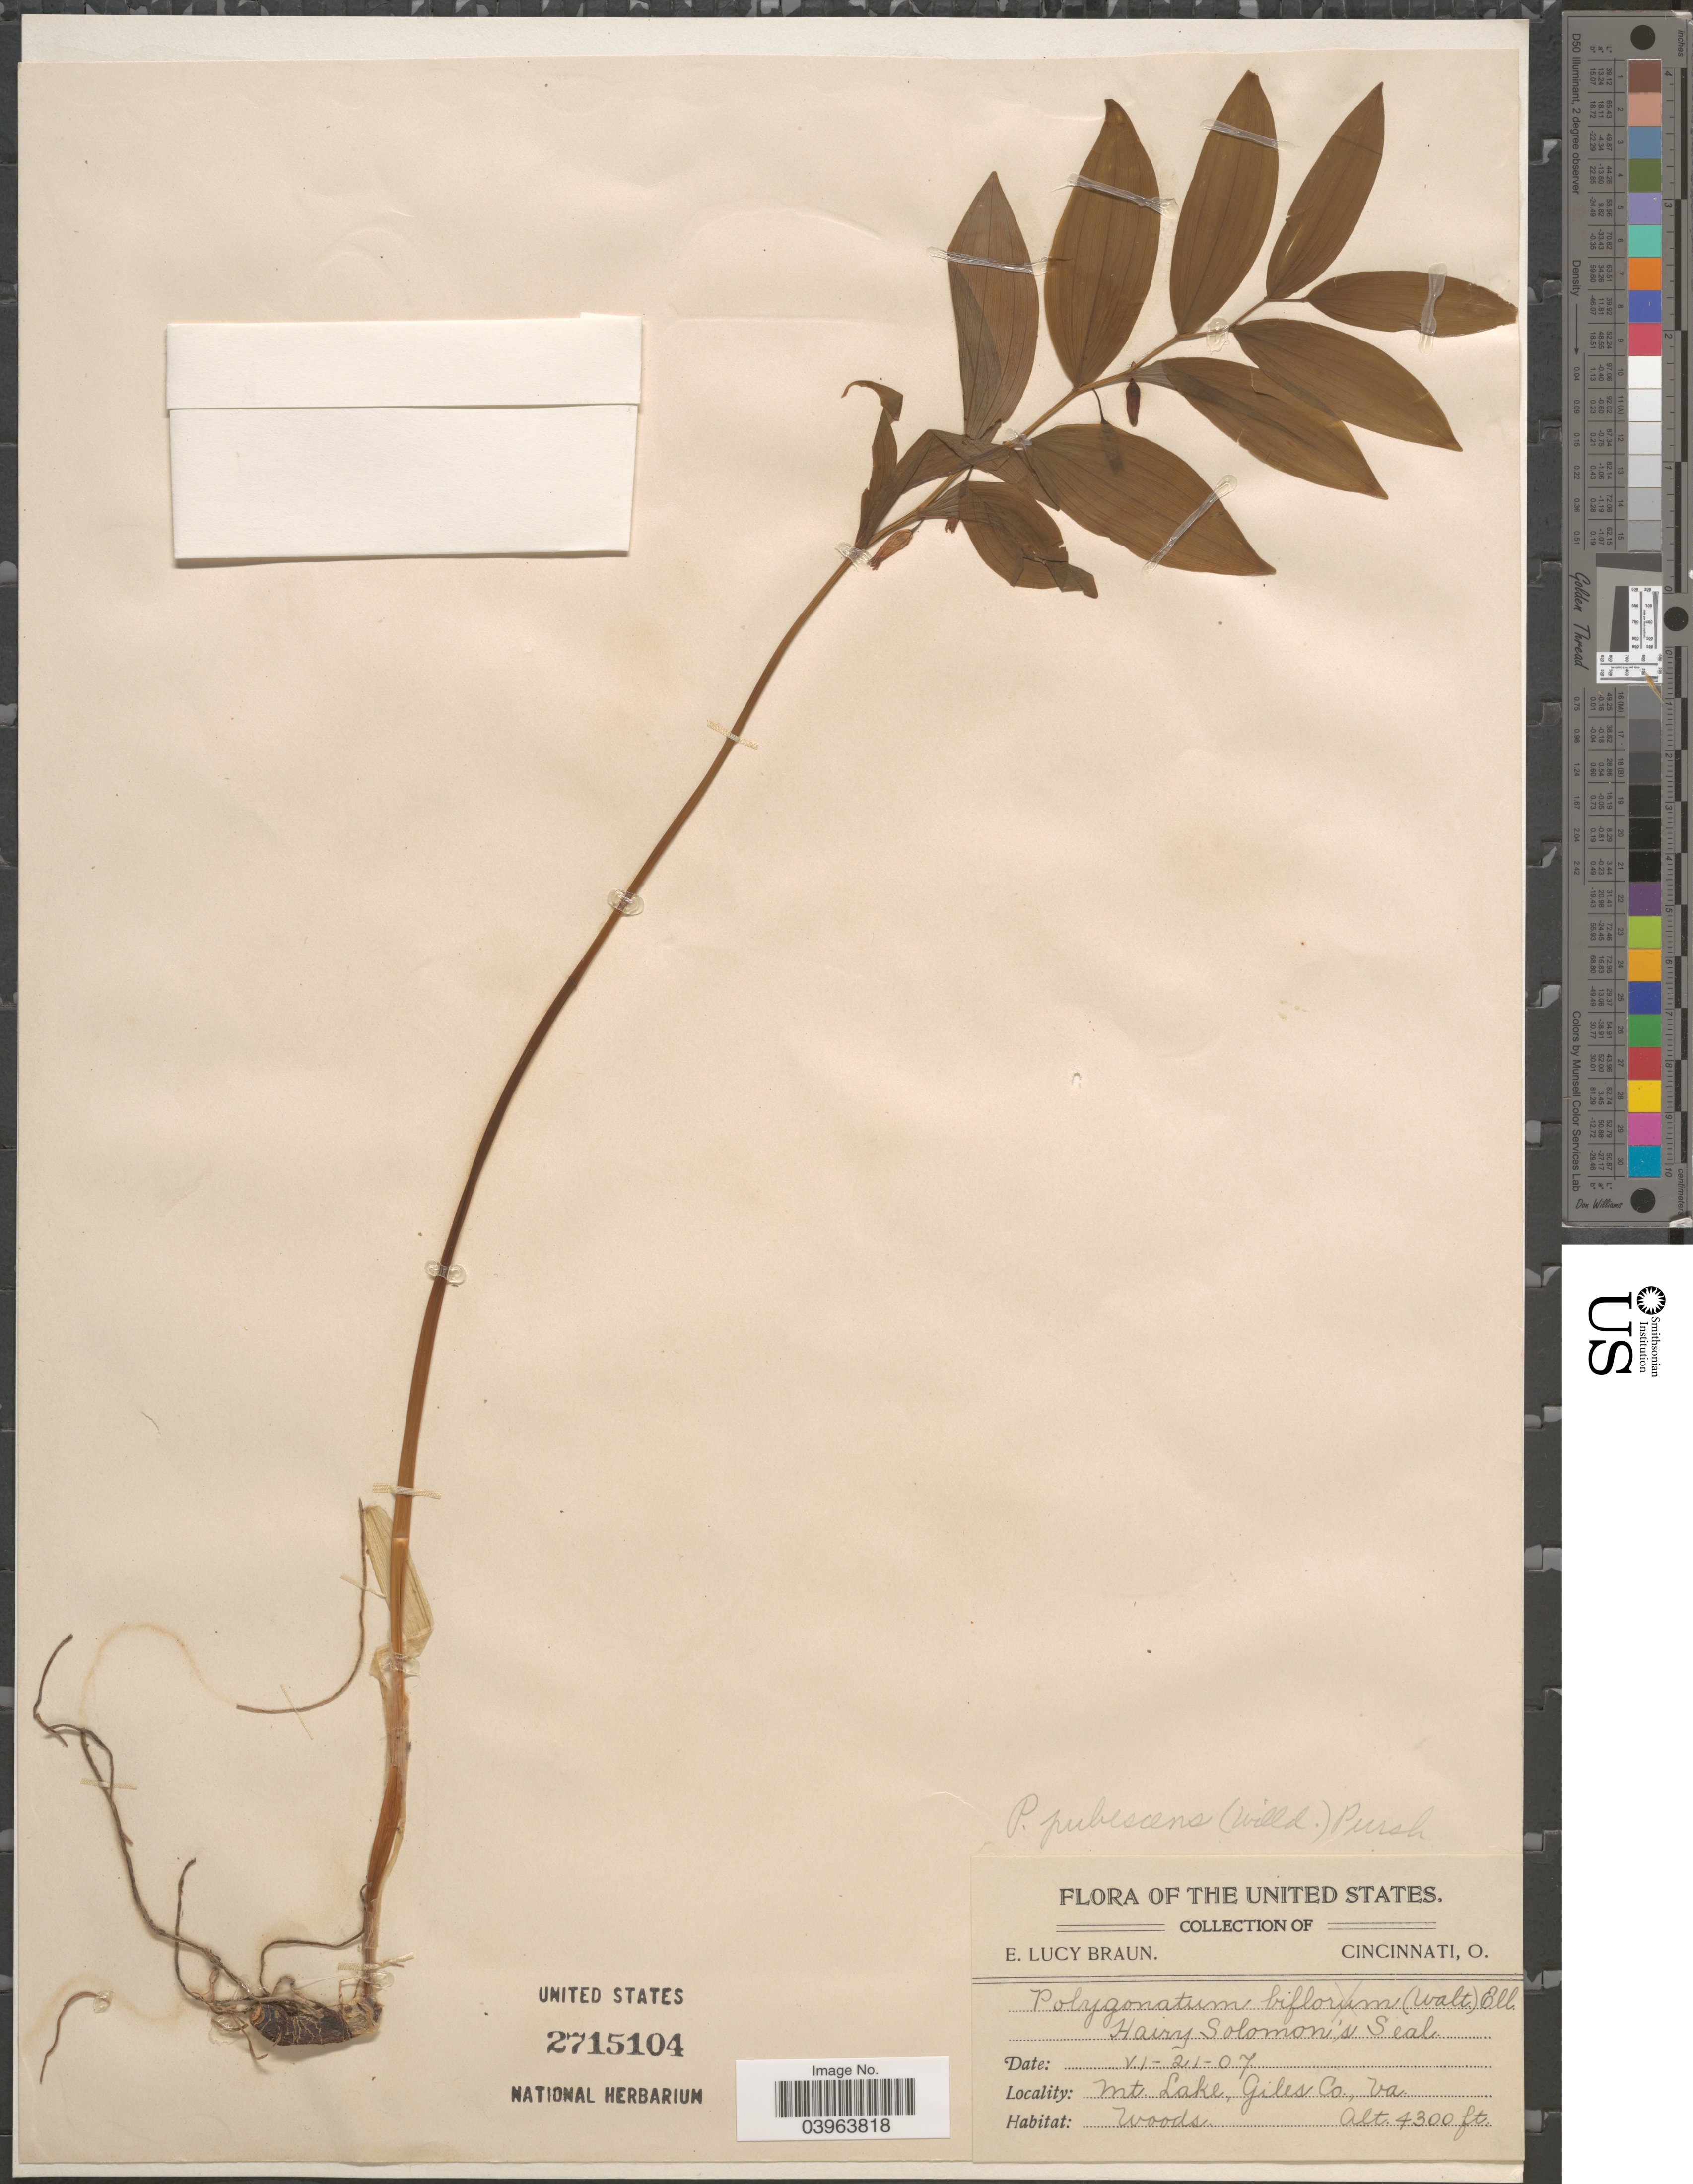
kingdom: Plantae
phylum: Tracheophyta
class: Liliopsida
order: Asparagales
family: Asparagaceae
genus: Polygonatum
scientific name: Polygonatum pubescens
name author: (Willd.) Pursh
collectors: E. L. Braun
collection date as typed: Transcribed d/m/y: 21/6/7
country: United States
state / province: Virginia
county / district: Giles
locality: Mt. Lake, Giles Co.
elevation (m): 1311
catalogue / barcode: US 2715104